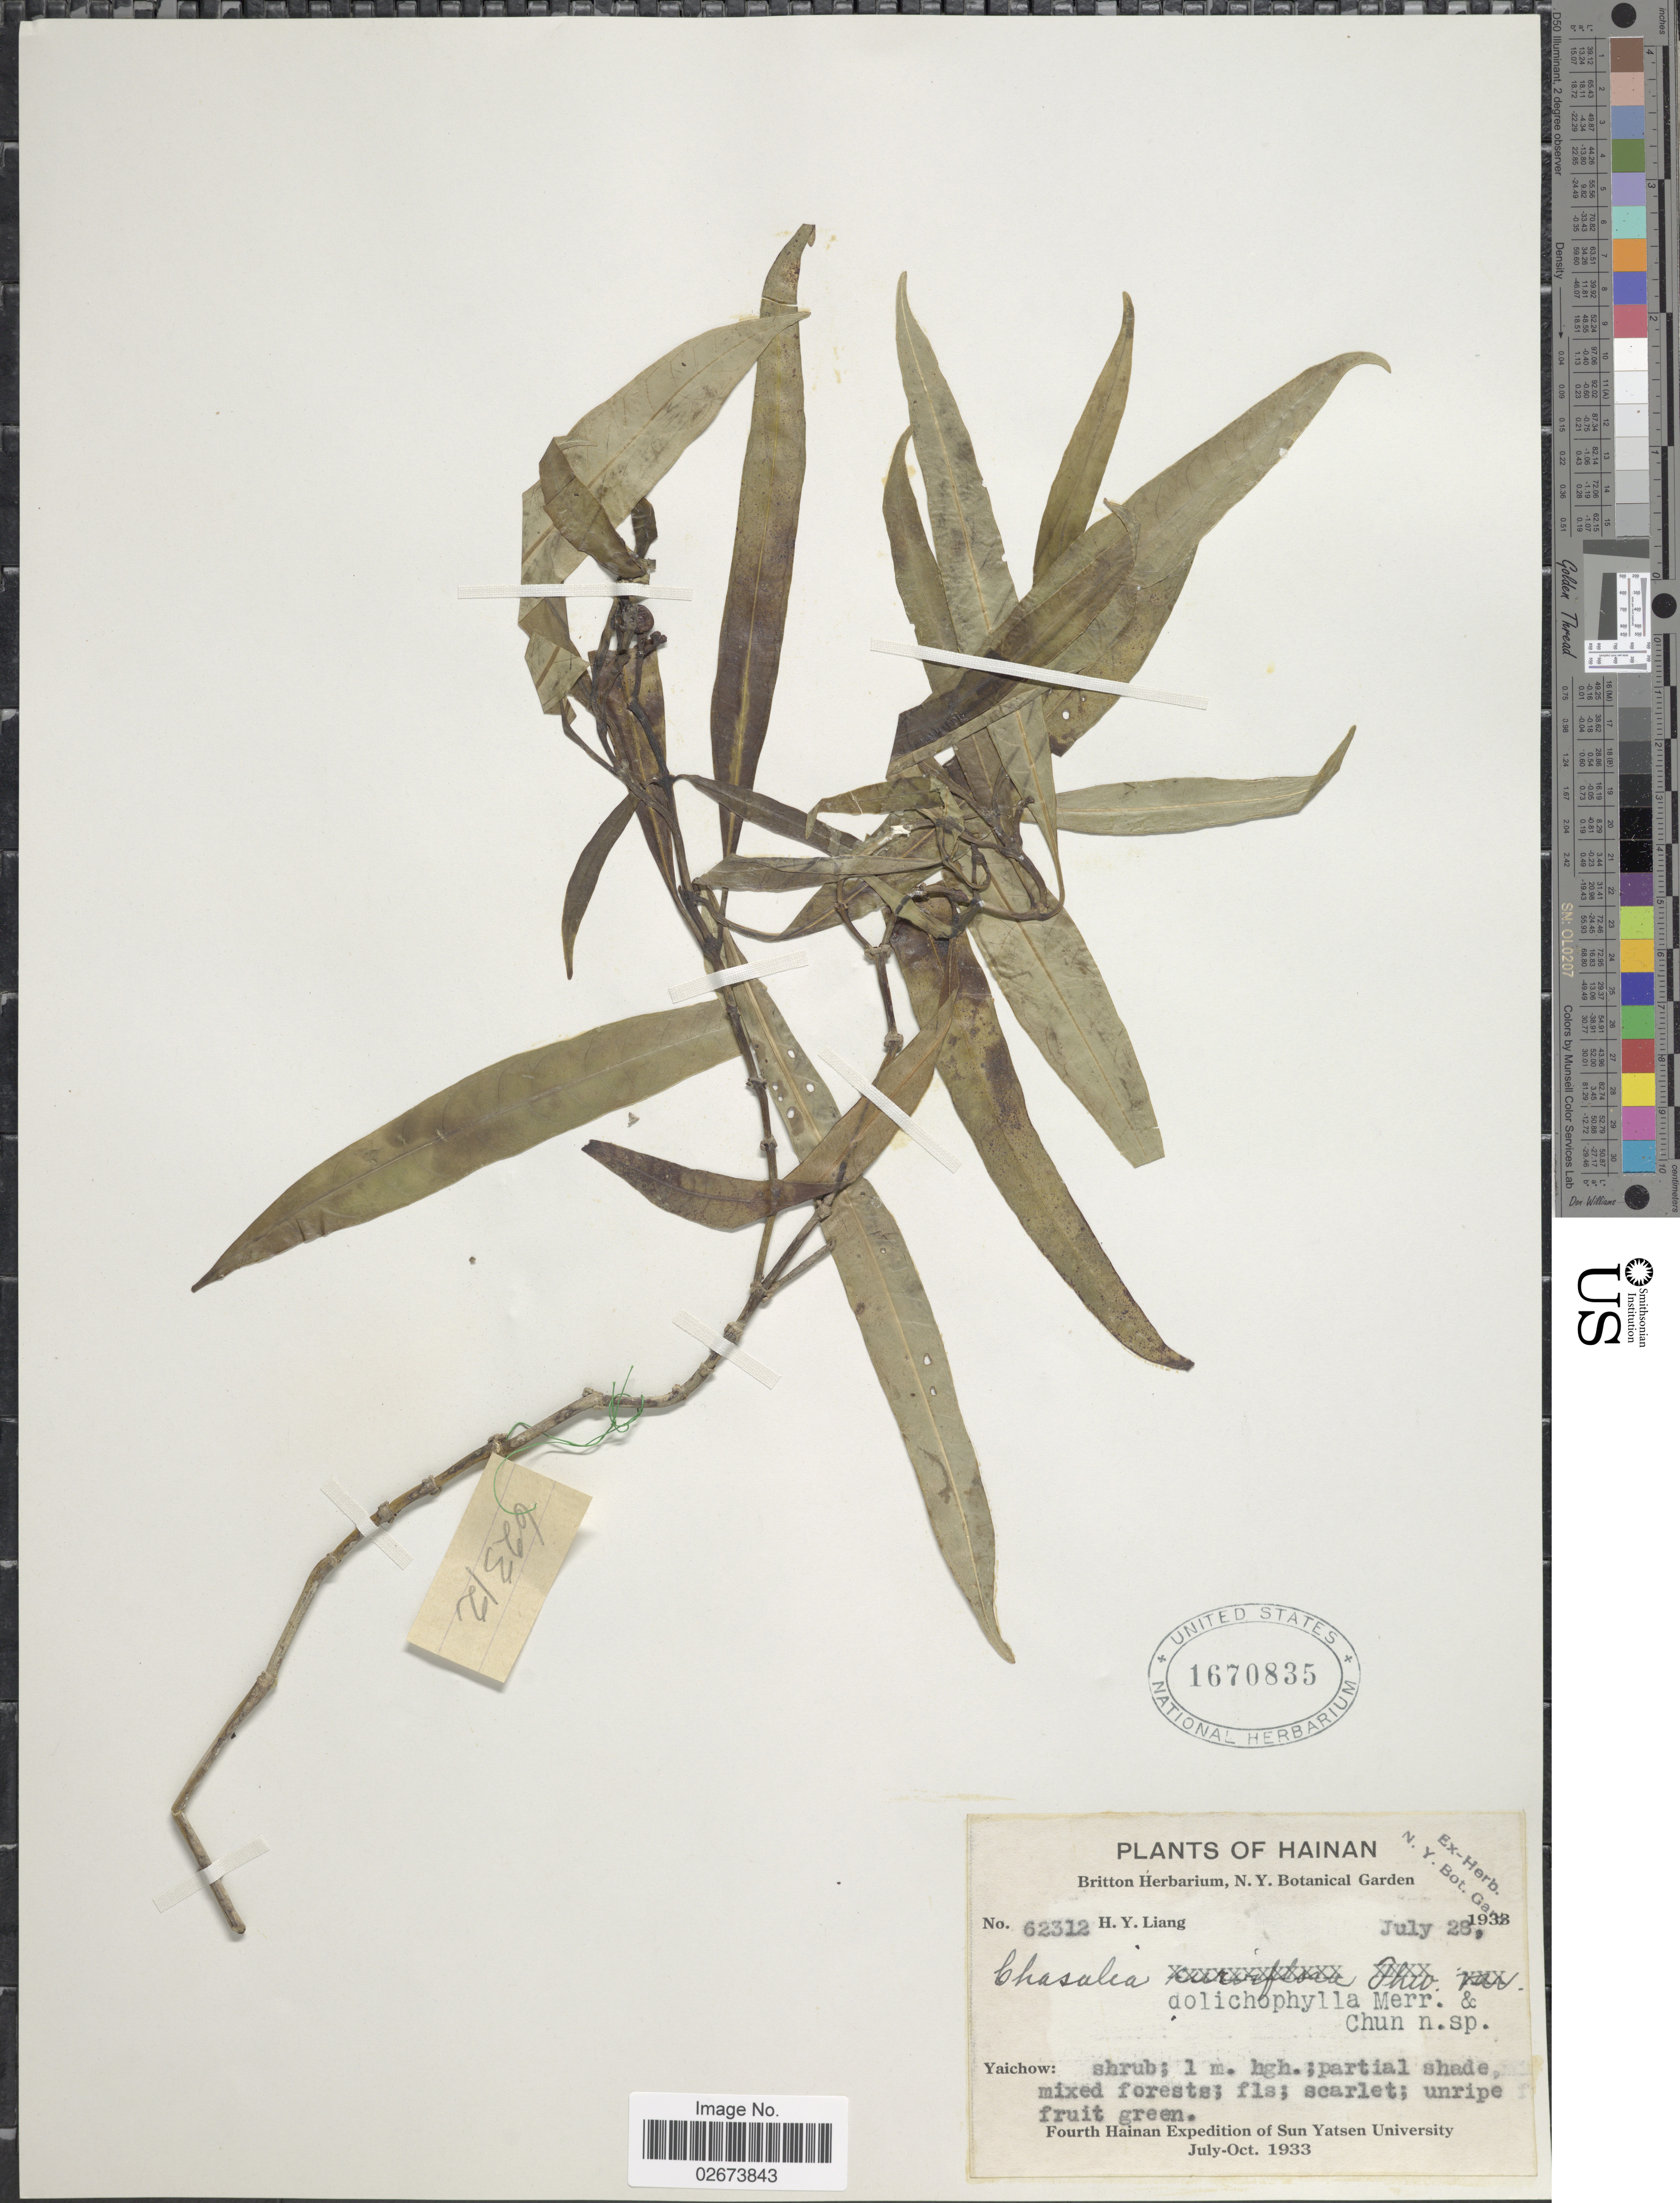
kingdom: Plantae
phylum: Tracheophyta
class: Magnoliopsida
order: Gentianales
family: Rubiaceae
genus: Chassalia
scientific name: Chassalia dolichophylla Merr. & Chun sp. nov. ined.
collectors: H. Y. Liang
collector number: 62312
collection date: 1933-07-28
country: China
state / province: Hainan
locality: Yaichow.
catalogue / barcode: US 1670835